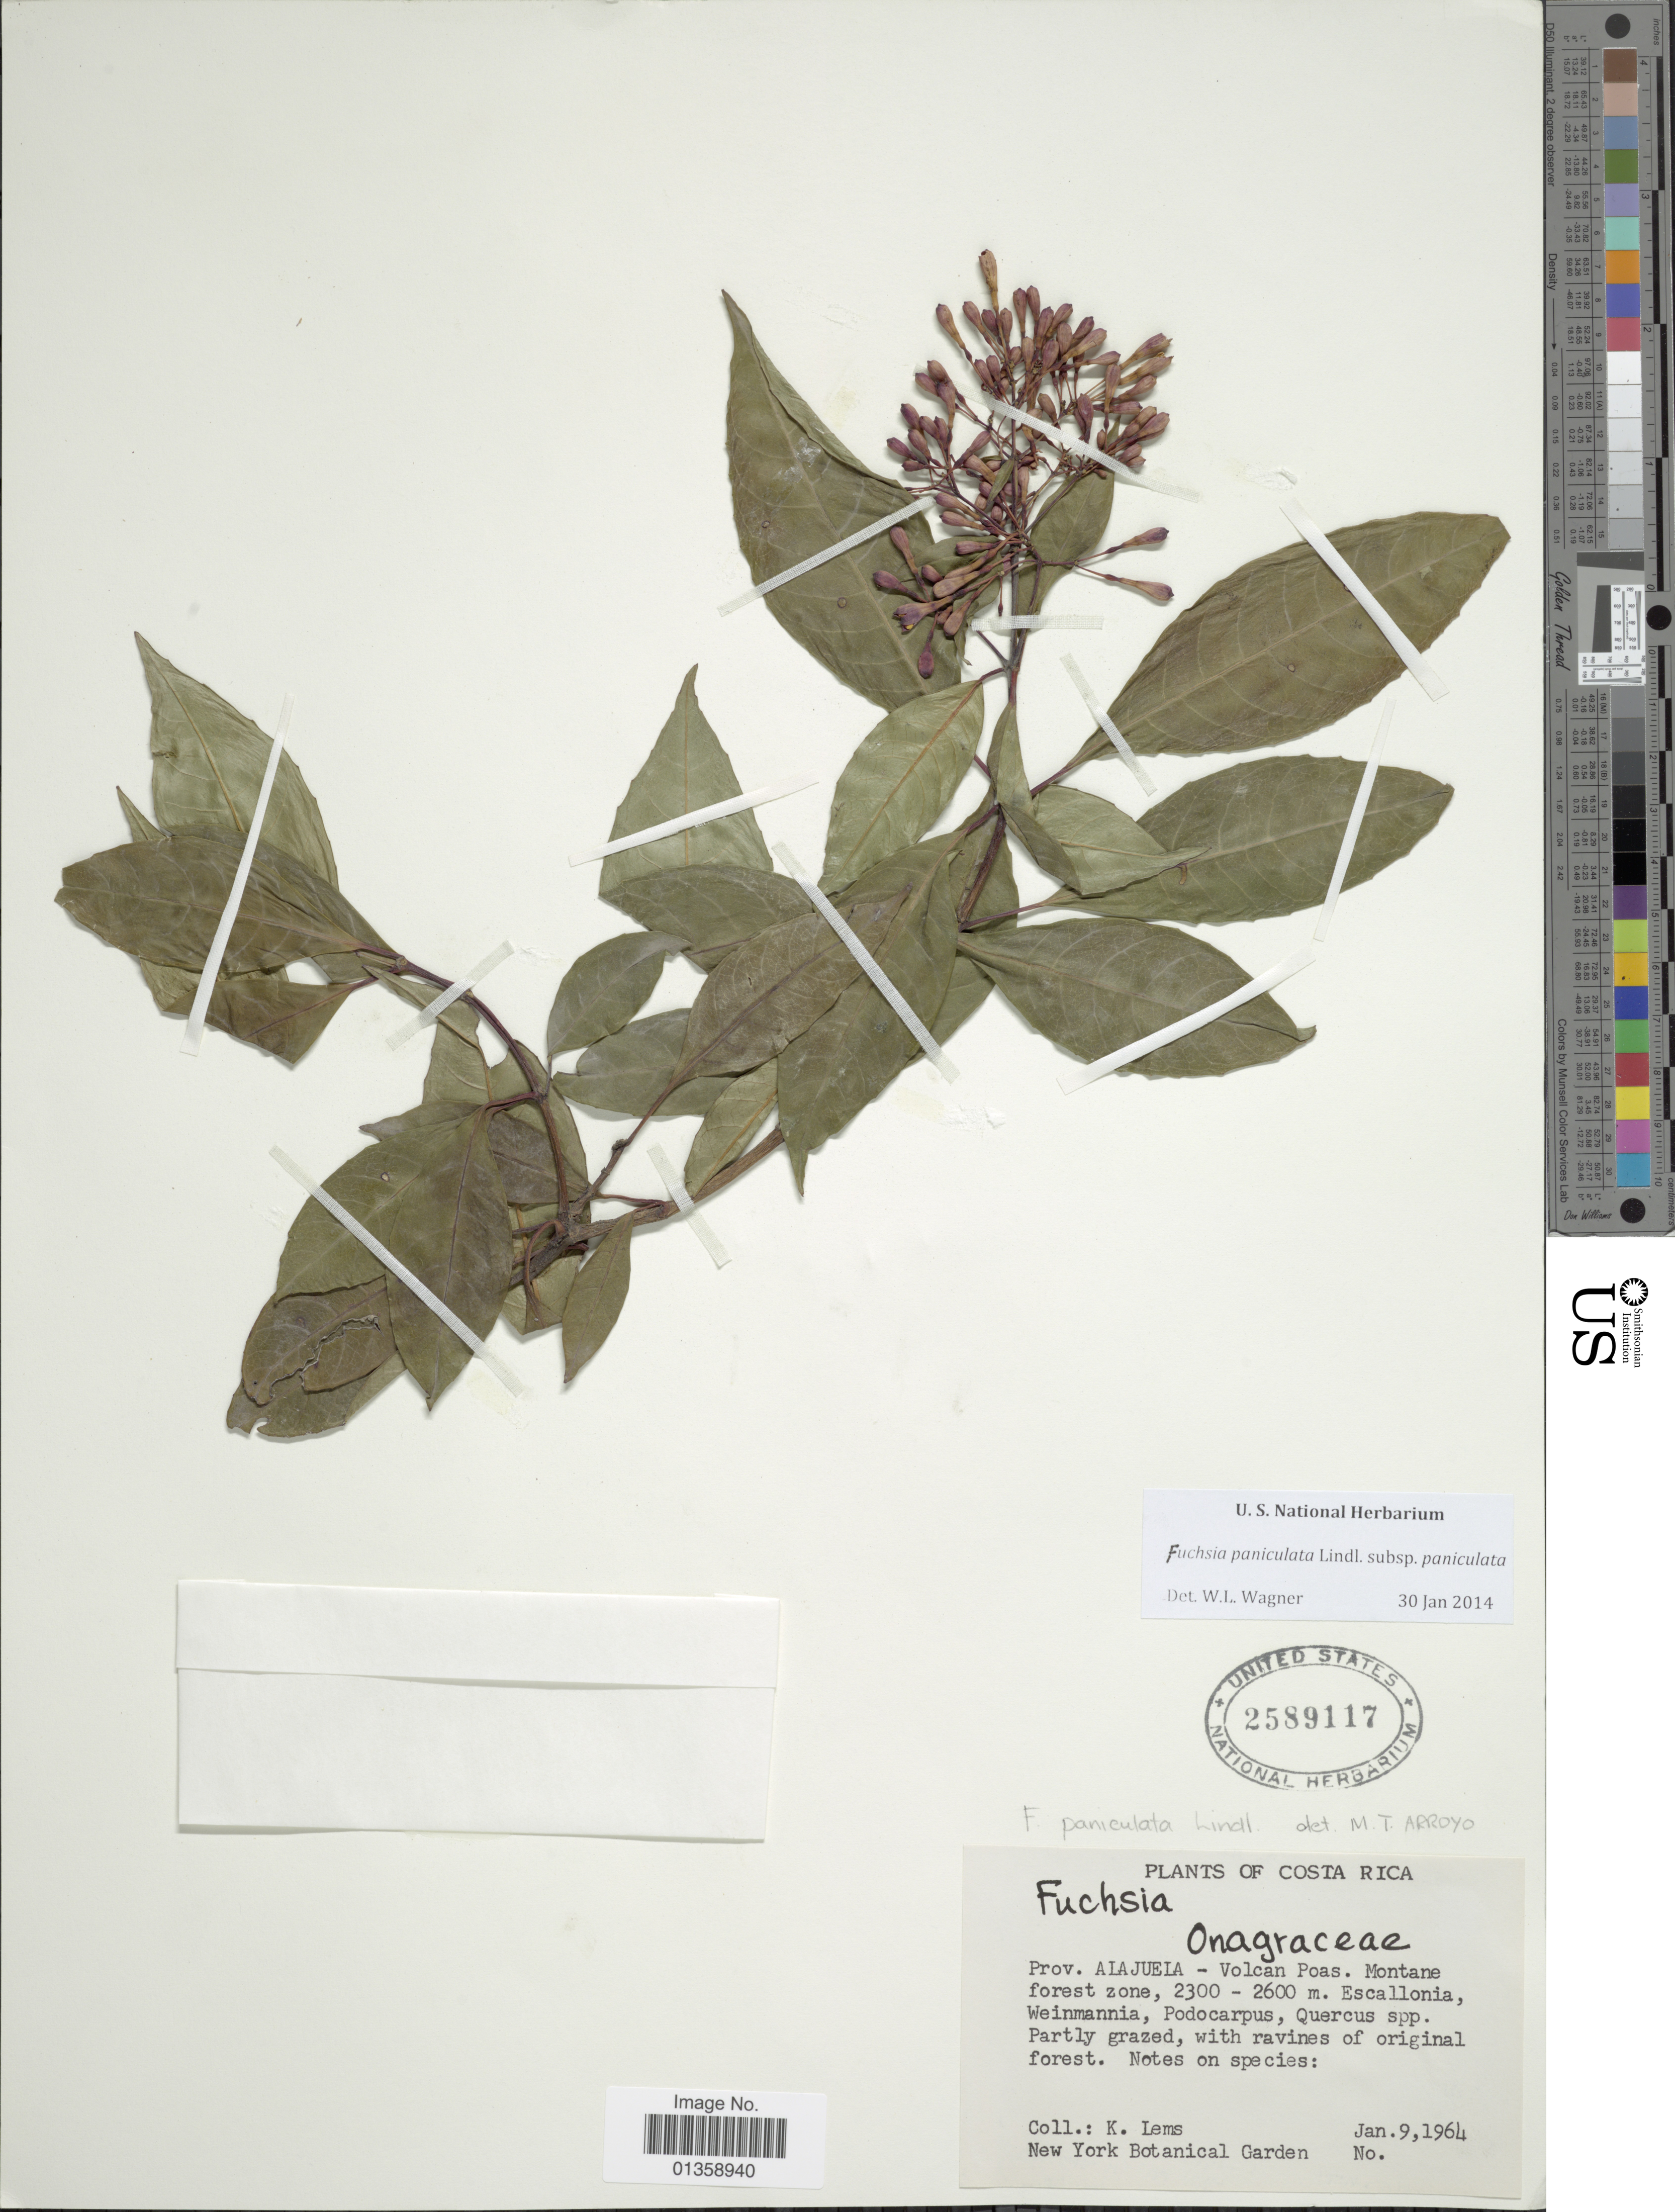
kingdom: Plantae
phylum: Tracheophyta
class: Magnoliopsida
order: Myrtales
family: Onagraceae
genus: Fuchsia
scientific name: Fuchsia paniculata subsp. paniculata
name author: Lindl.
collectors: K. Lems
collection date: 1964-01-09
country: Costa Rica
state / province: Alajuela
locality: Volcan Poas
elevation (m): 2300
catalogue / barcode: US 2589117